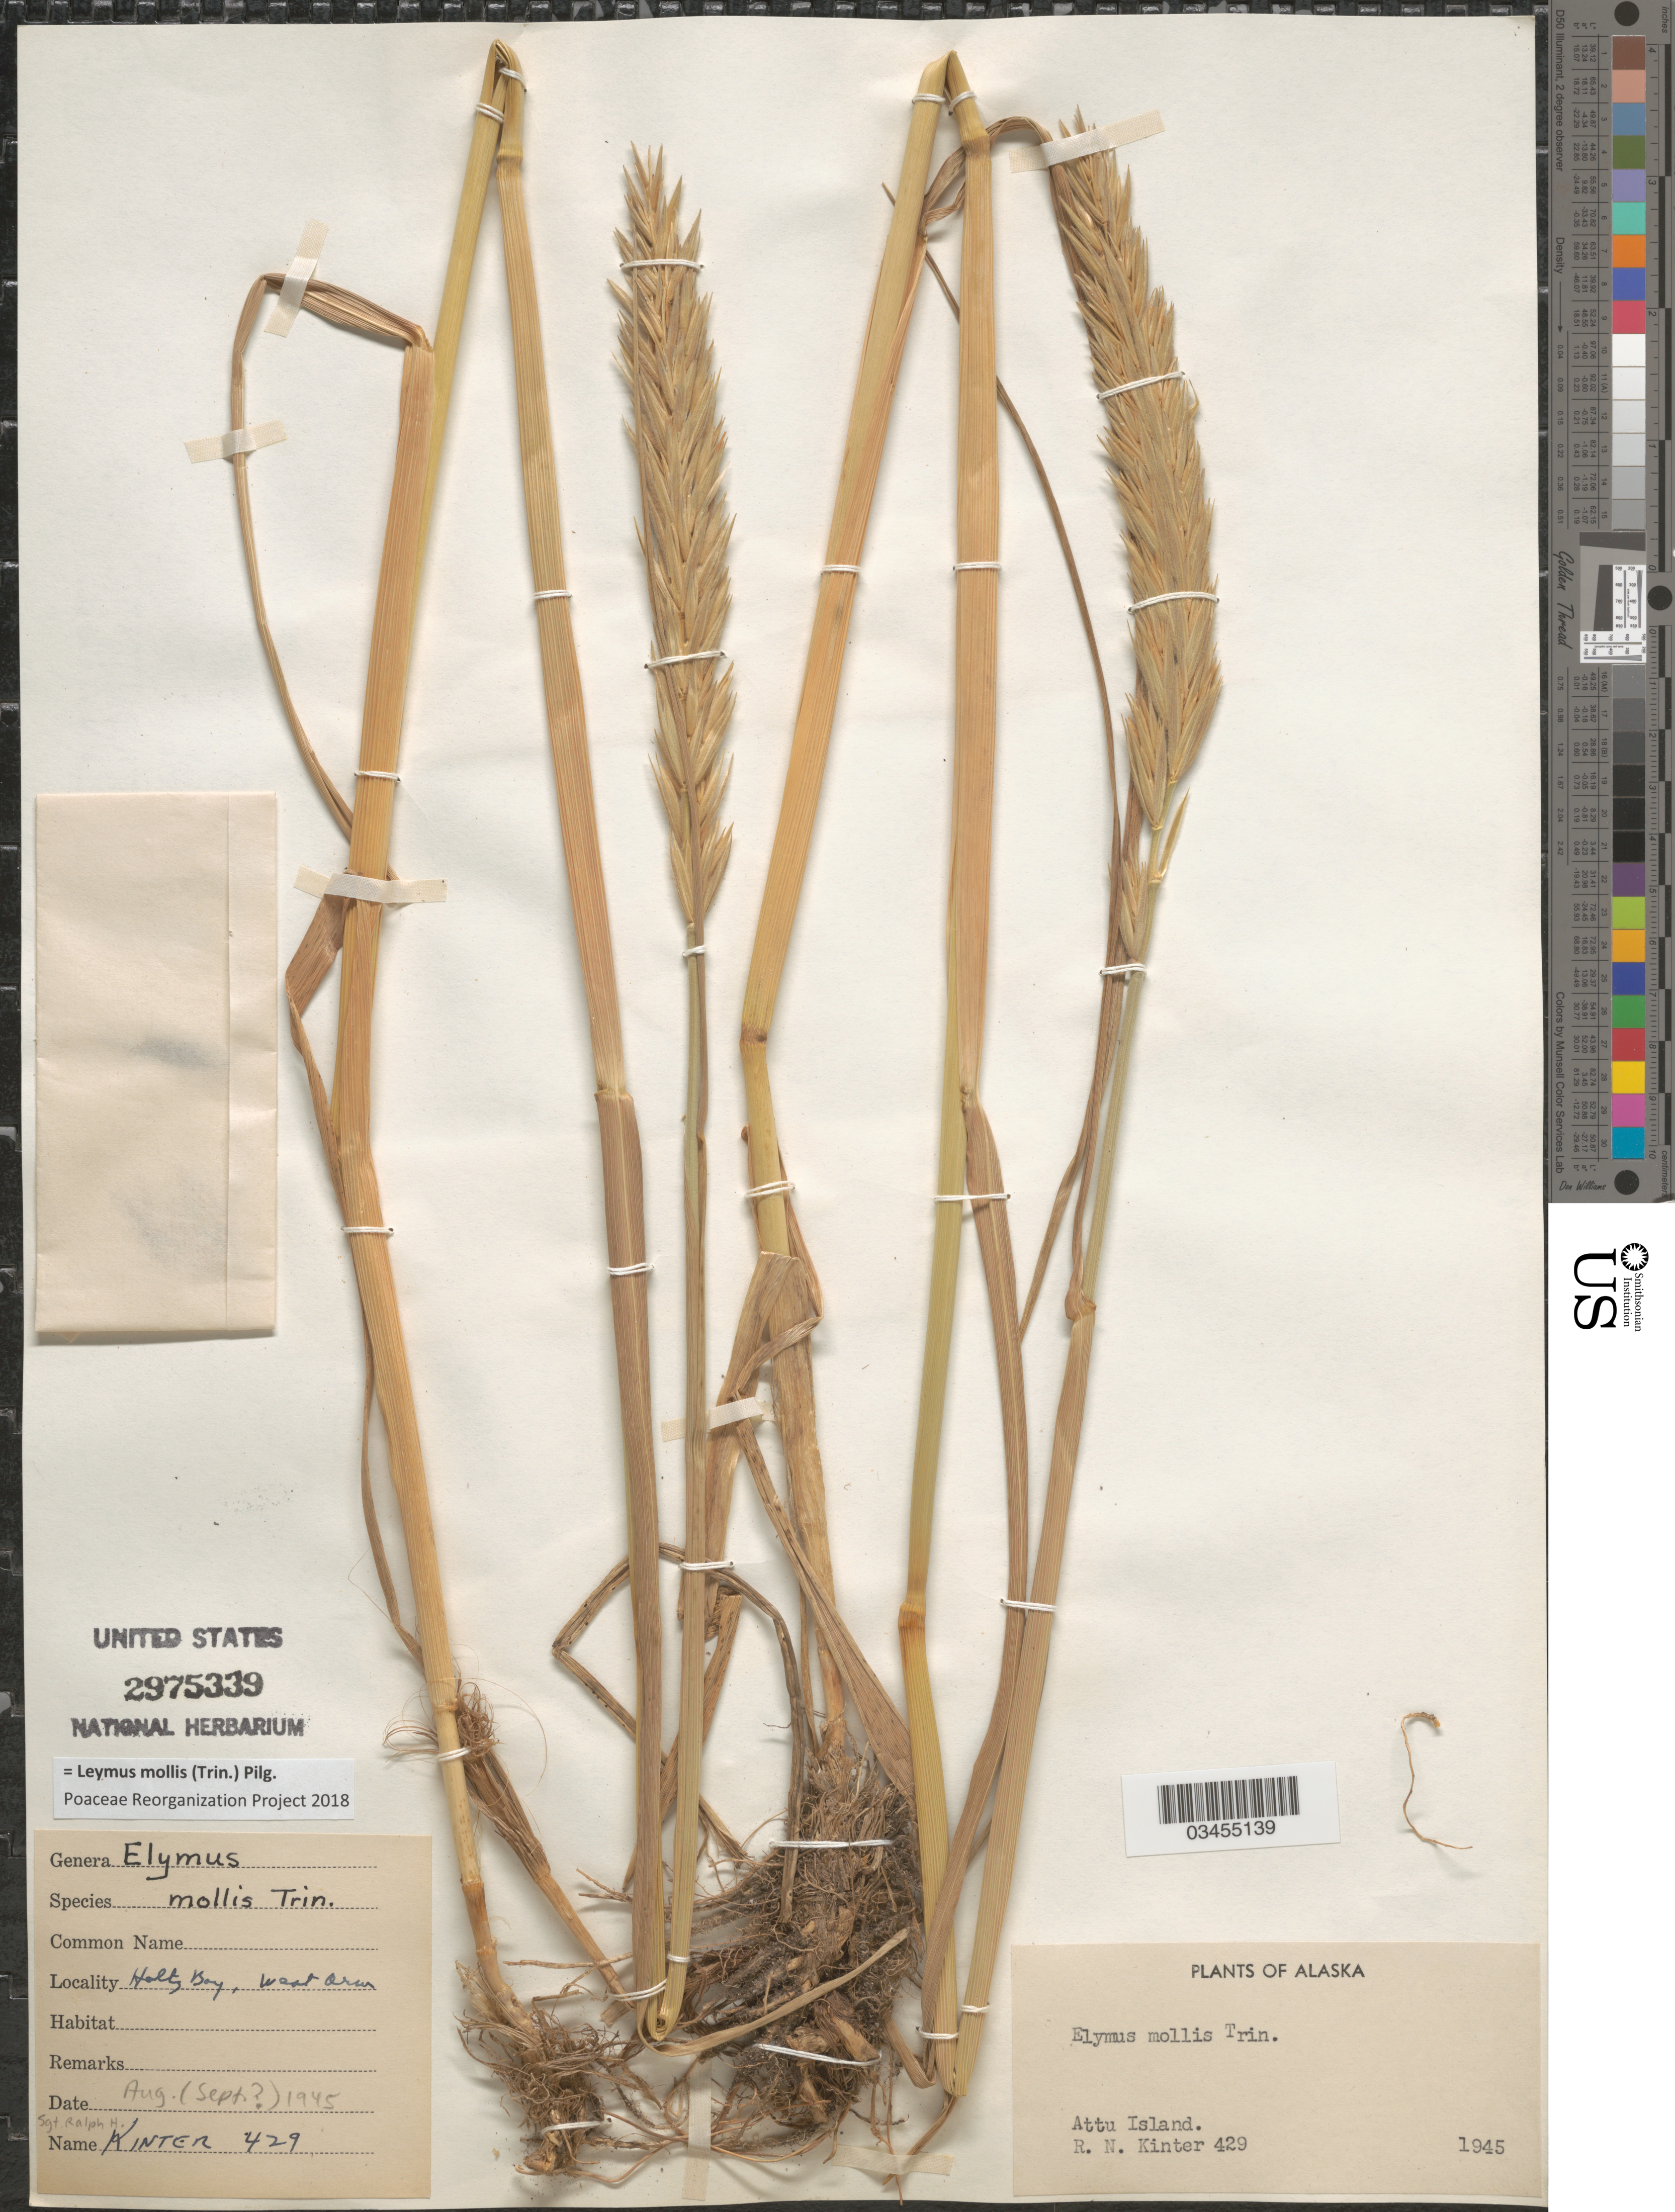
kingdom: Plantae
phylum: Tracheophyta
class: Liliopsida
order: Poales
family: Poaceae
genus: Leymus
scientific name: Leymus mollis subsp. mollis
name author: (Trin.) Pilg.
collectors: R. Kinter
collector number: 429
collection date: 1945-08/1945-09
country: United States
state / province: Alaska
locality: Attu Island. Holtz Bay, West Arm.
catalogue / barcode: US 2975339